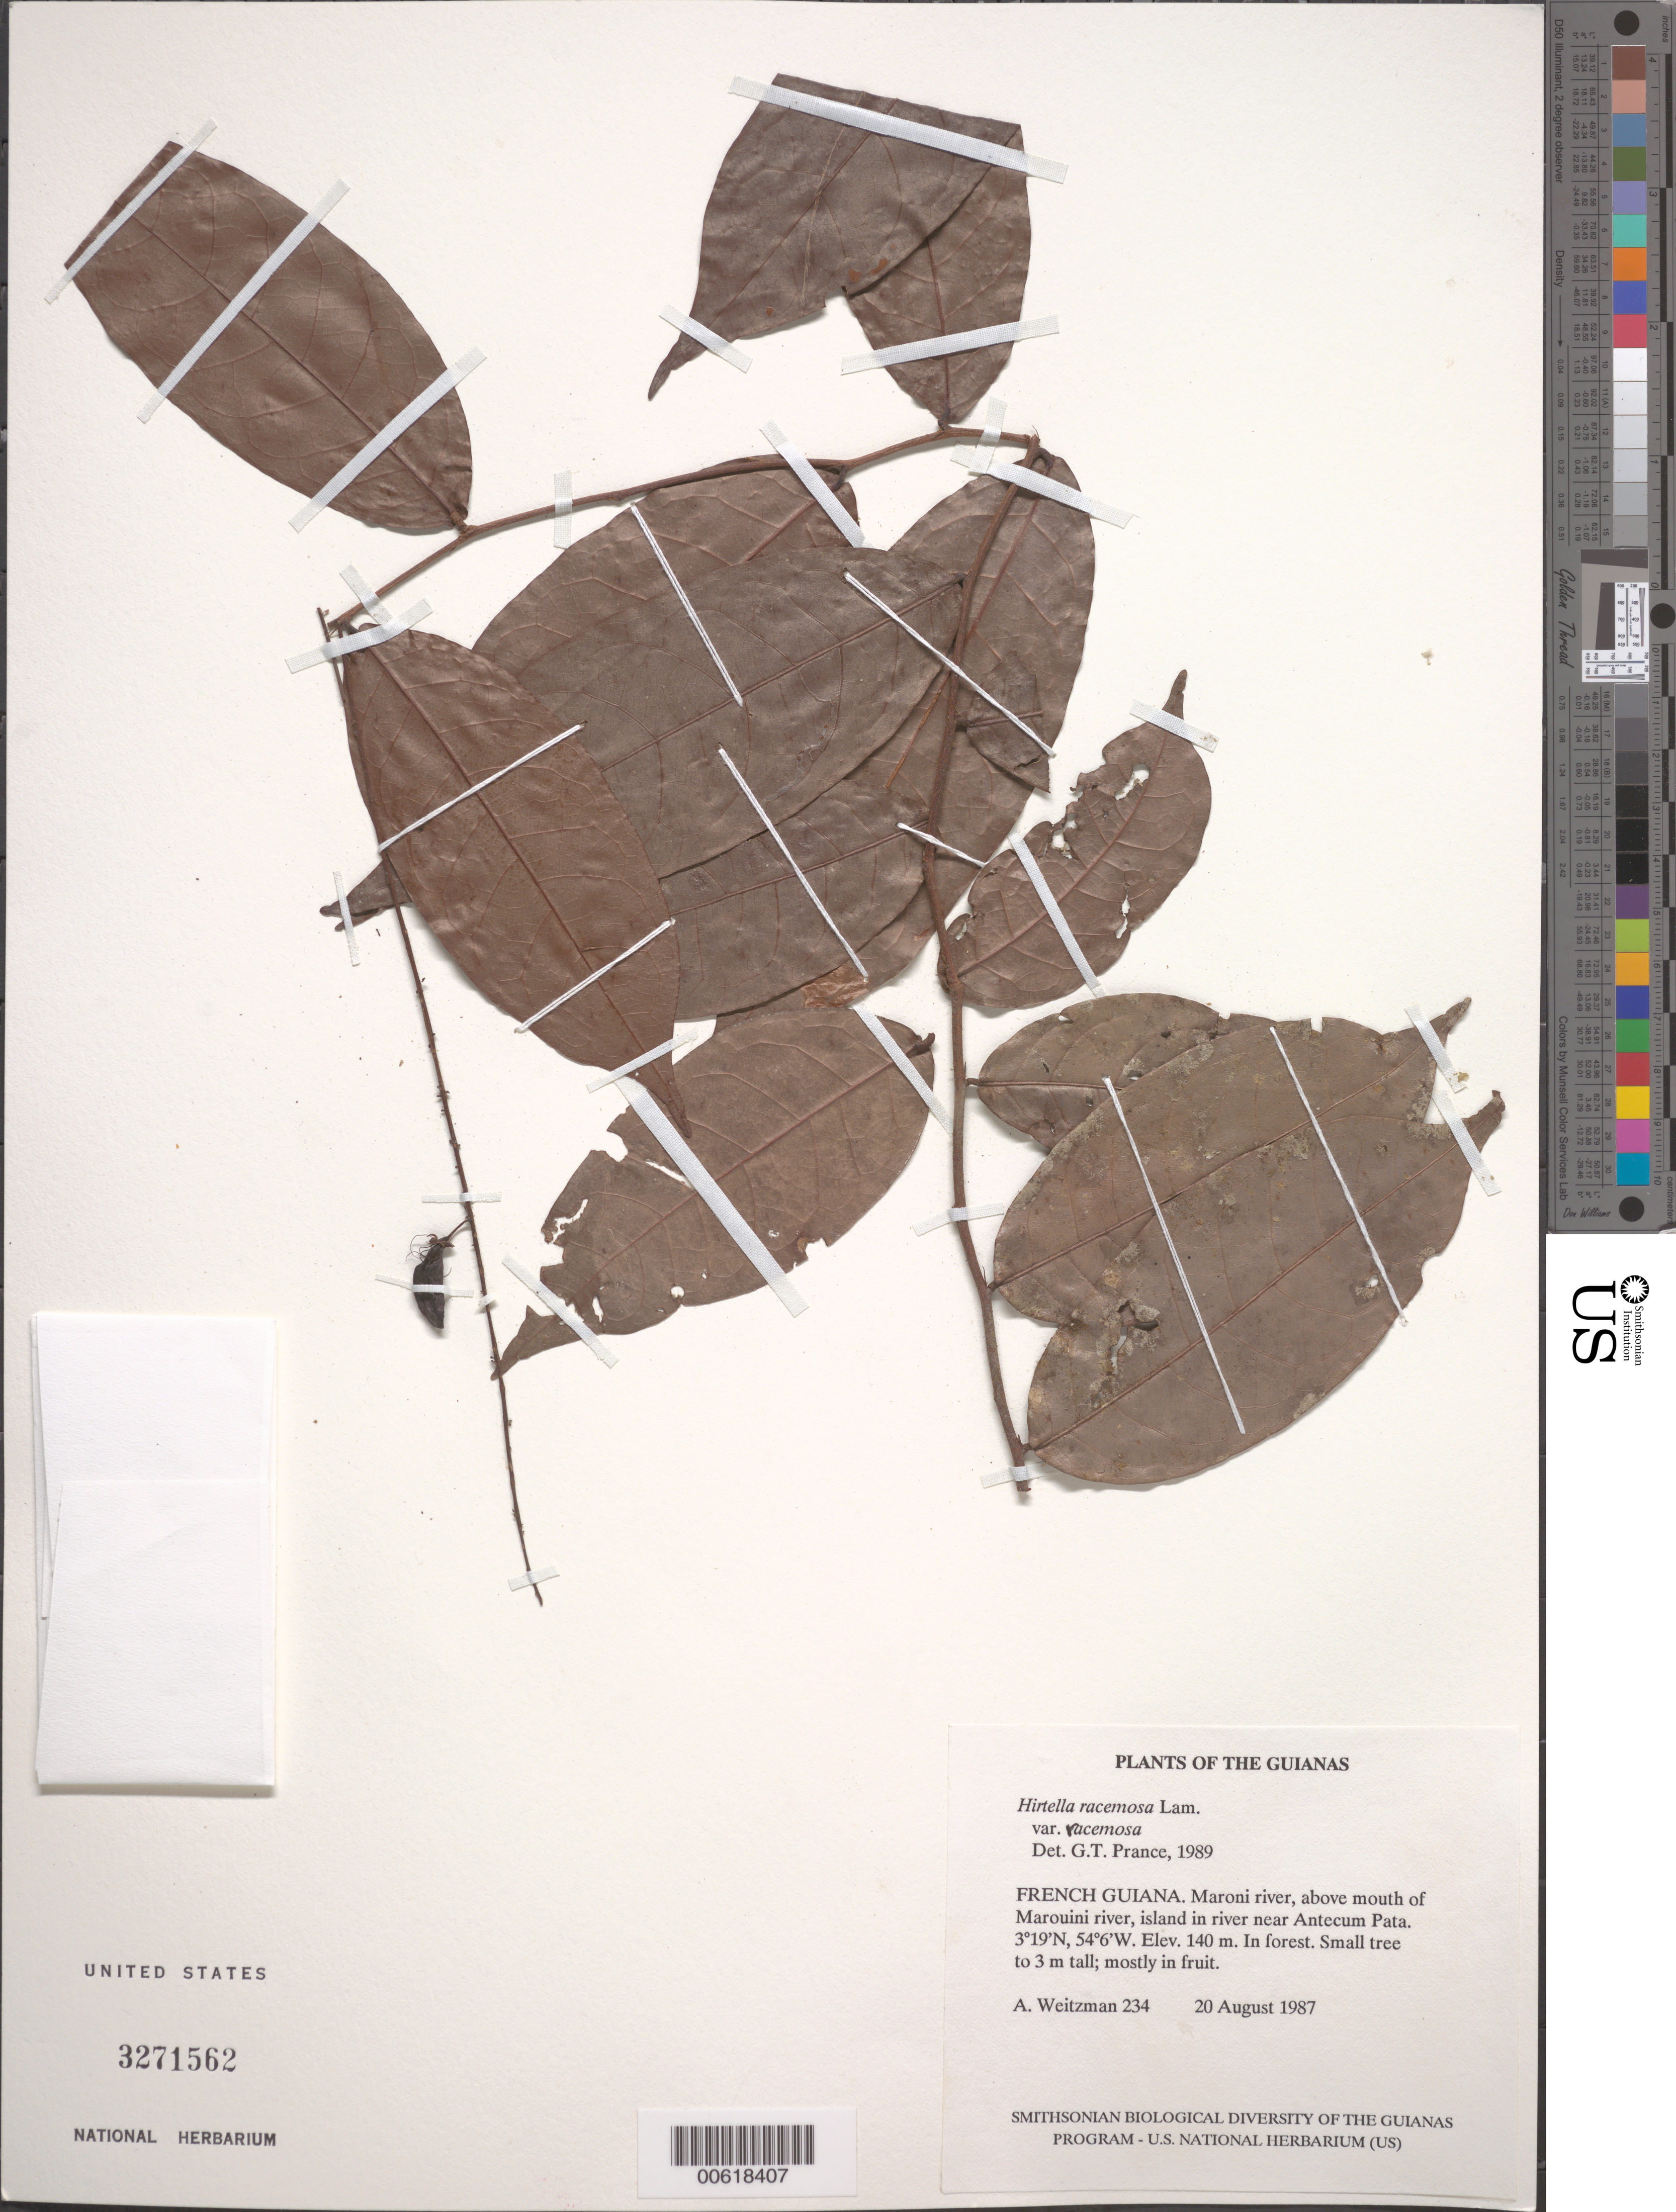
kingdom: Plantae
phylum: Tracheophyta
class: Magnoliopsida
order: Malpighiales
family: Chrysobalanaceae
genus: Hirtella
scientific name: Hirtella racemosa var. racemosa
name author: Lam.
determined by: Prance, G. T.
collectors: A. L. Weitzman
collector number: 234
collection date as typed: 20 August 1987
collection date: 1987-08-20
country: French Guiana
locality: Maroni river, above mouth of Marouini river, island in river near Antecum Pata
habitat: In forest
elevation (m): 140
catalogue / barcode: US 3271562